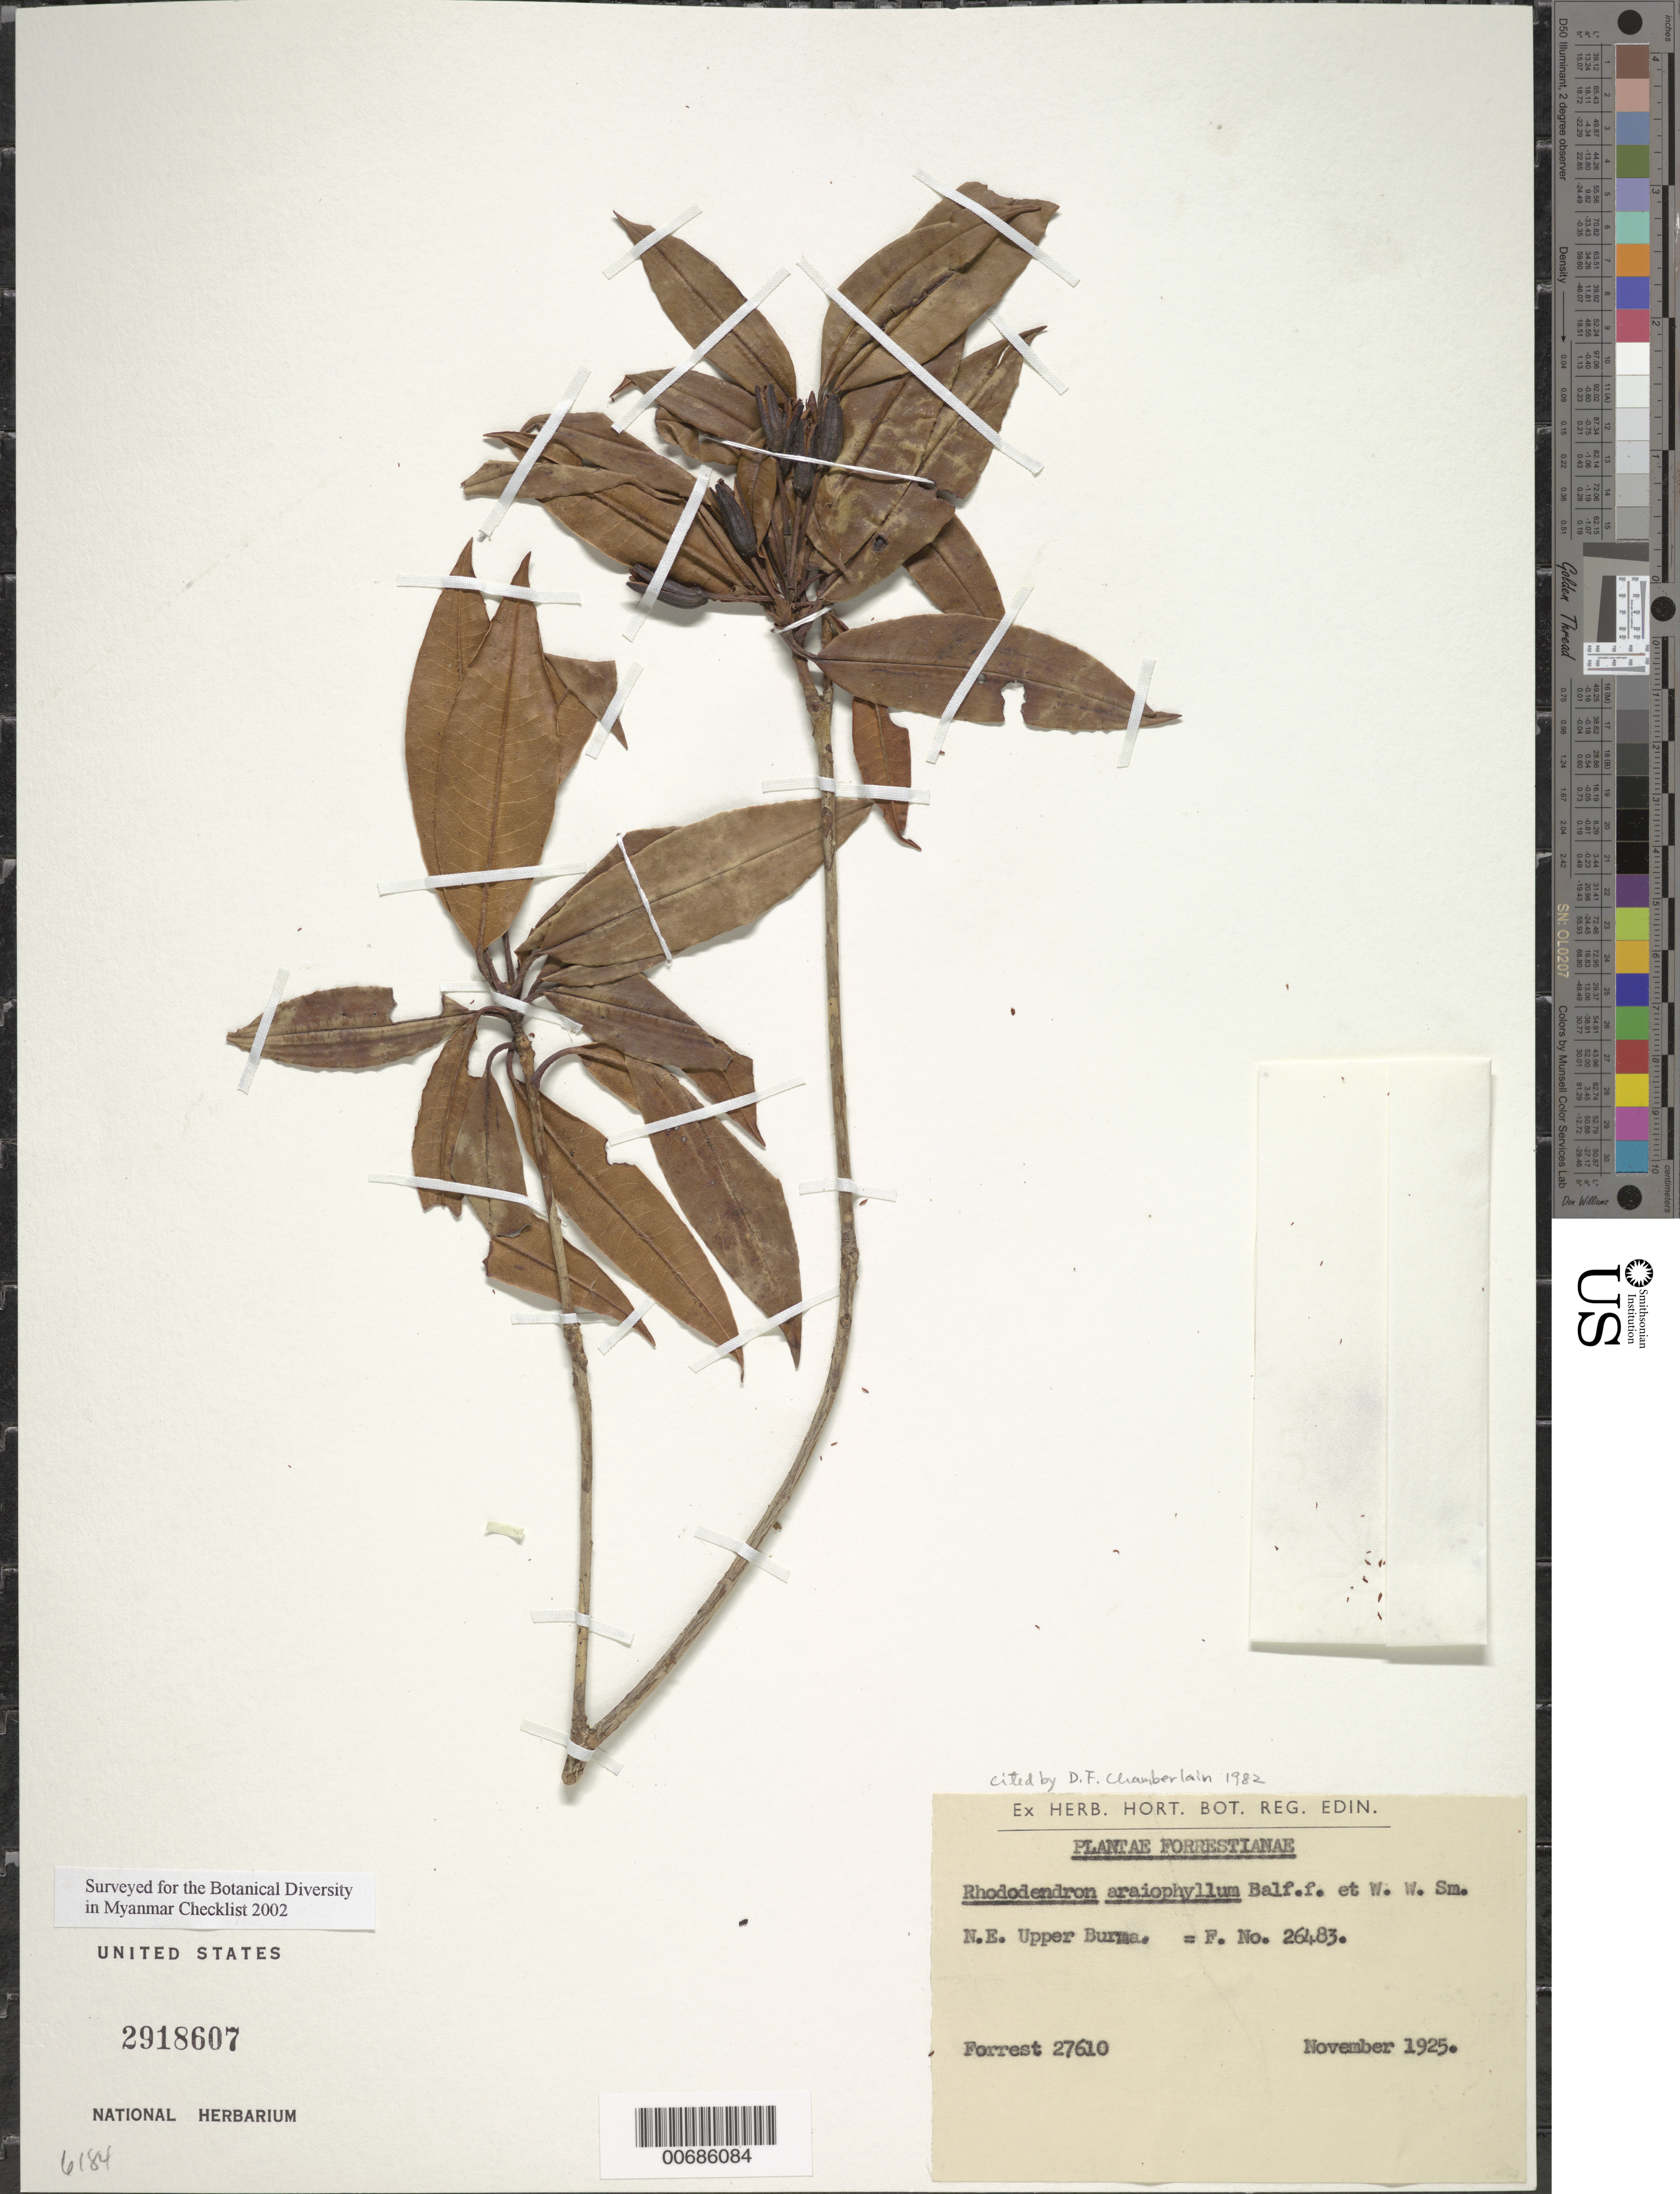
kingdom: Plantae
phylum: Tracheophyta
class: Magnoliopsida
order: Ericales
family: Ericaceae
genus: Rhododendron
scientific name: Rhododendron araiophyllum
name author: Balf. f. & W.W. Sm.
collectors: G. Forrest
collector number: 27610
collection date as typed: Nov 1925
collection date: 1925-11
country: Myanmar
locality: N.E. Upper Burma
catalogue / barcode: US 2918607